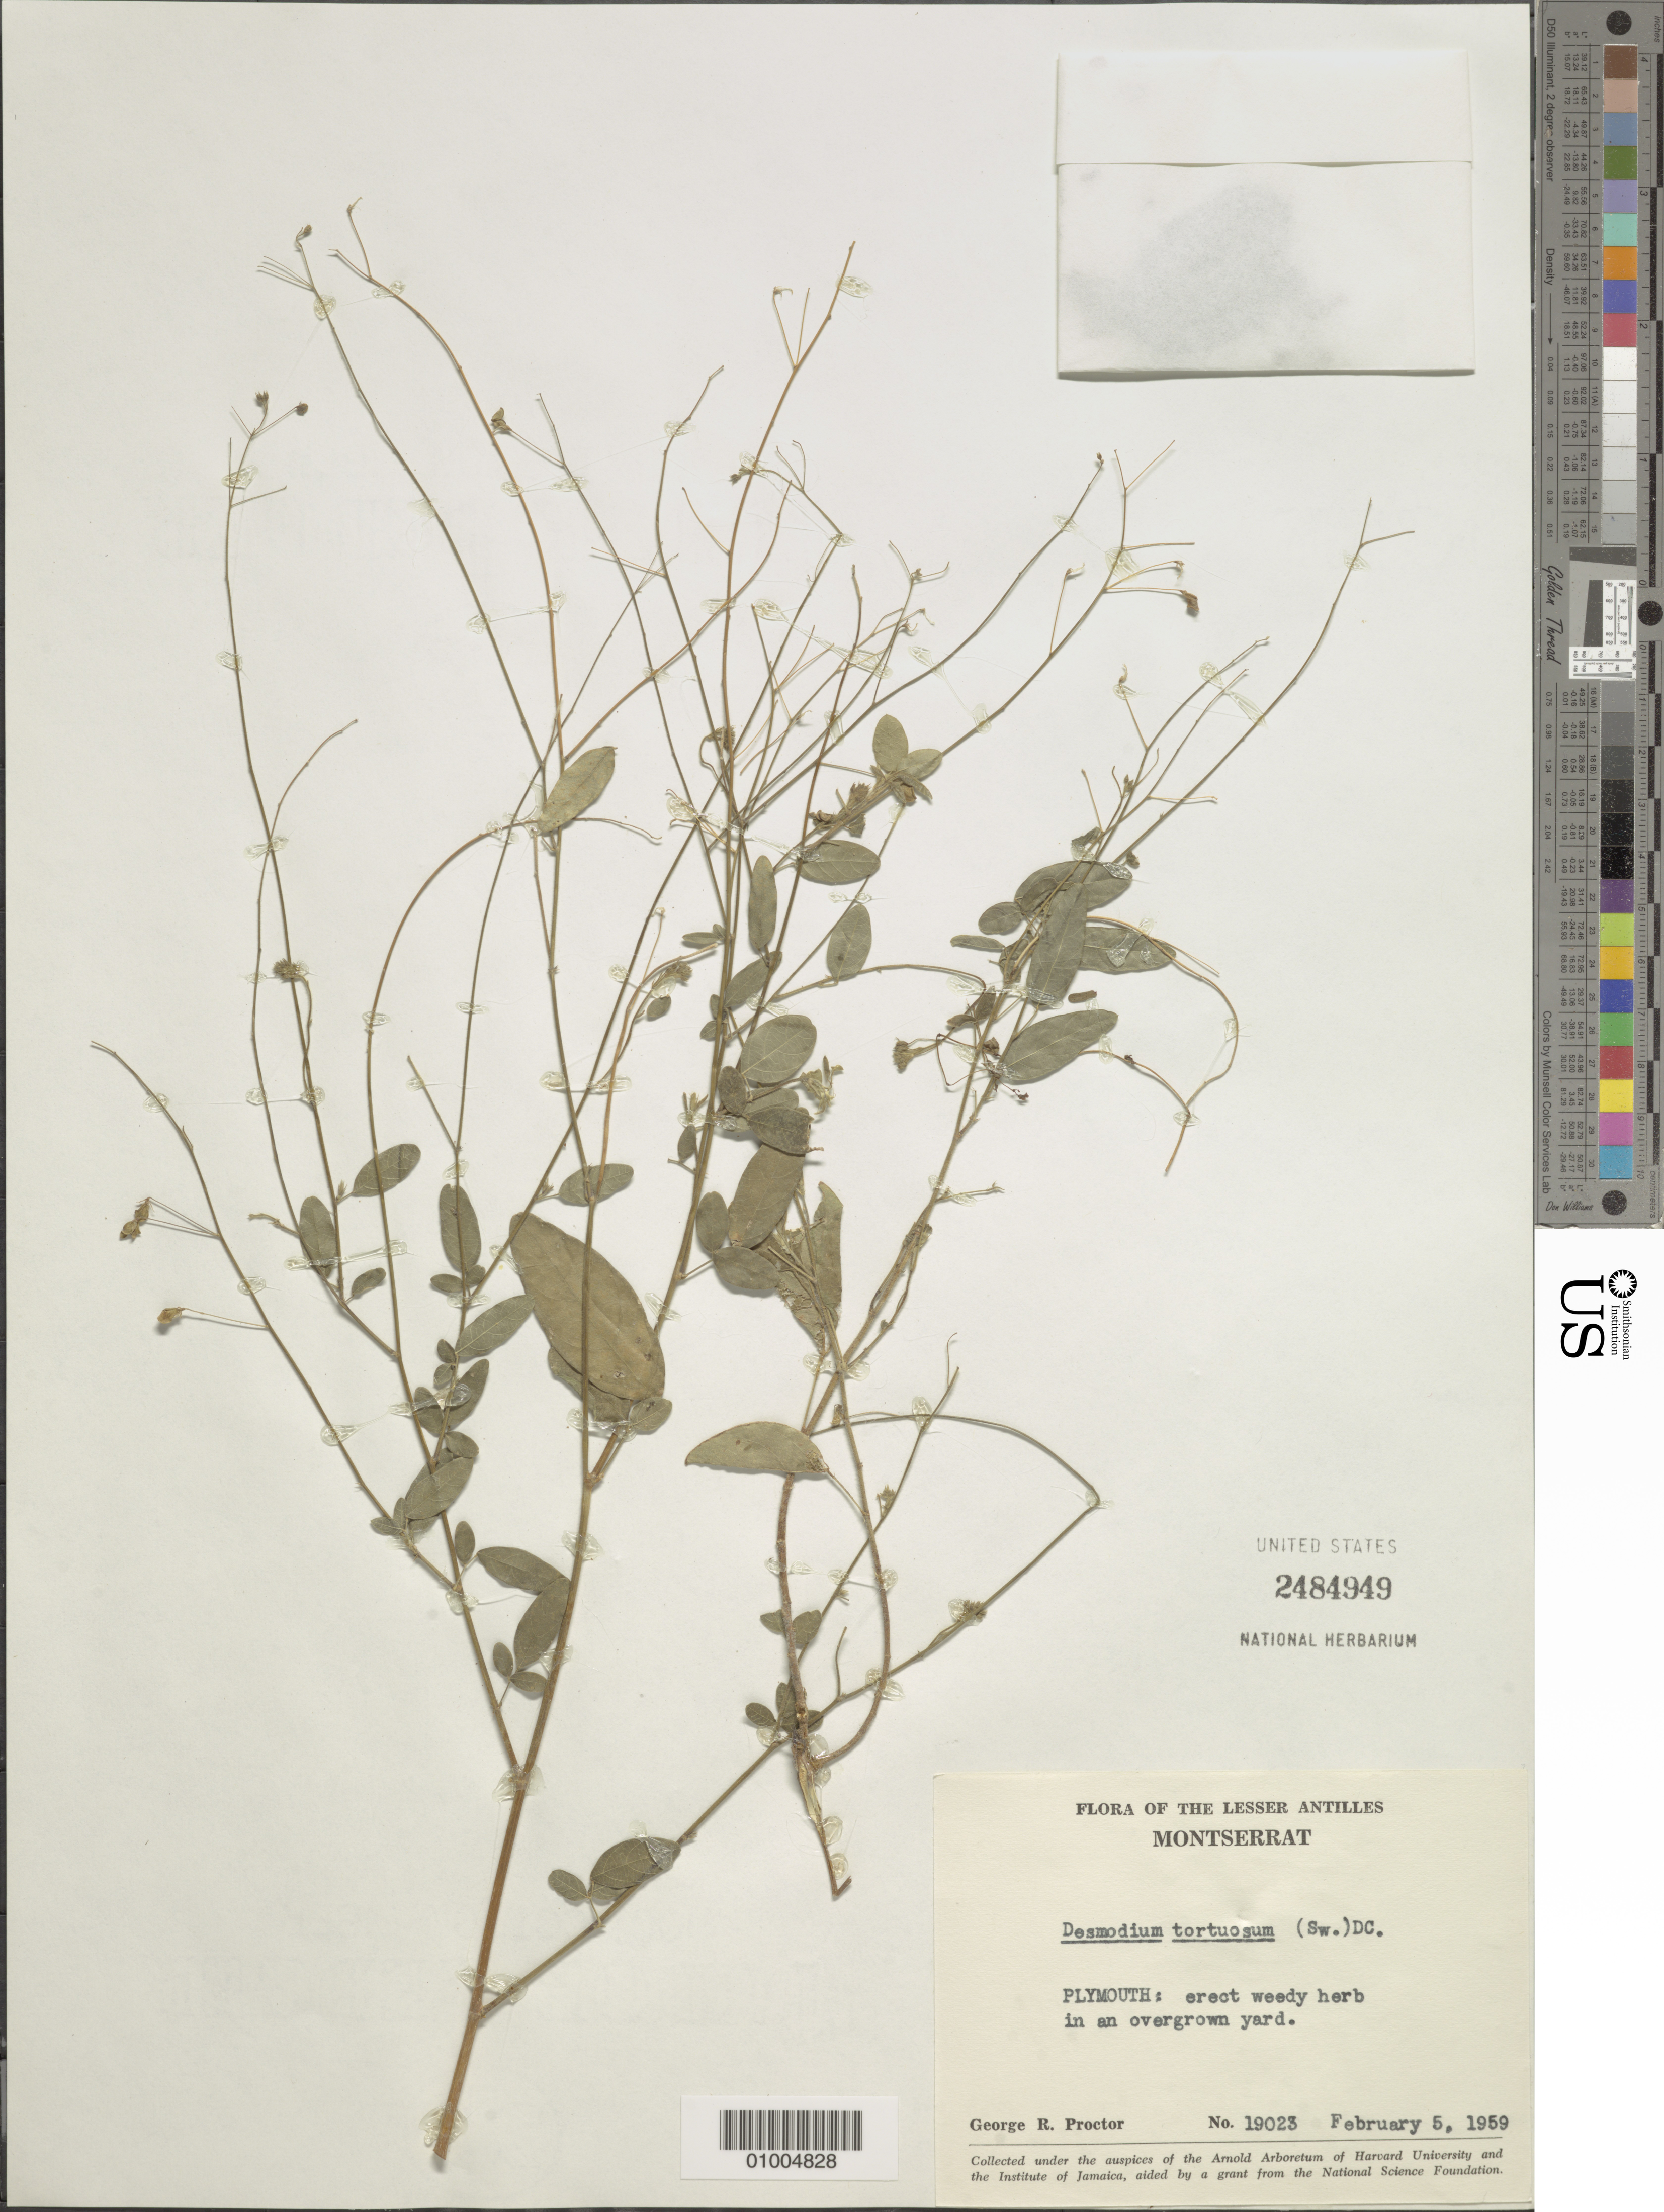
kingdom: Plantae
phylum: Tracheophyta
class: Magnoliopsida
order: Fabales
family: Fabaceae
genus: Desmodium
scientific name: Desmodium tortuosum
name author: (Sw.) DC.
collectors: G. R. Proctor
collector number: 19023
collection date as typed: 05 Feb 1959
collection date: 1959-02-05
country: Montserrat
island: Montserrat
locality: Plymouth; erect weedy herb in an overgrown yard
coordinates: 0 N, 0 E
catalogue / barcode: US 2484949